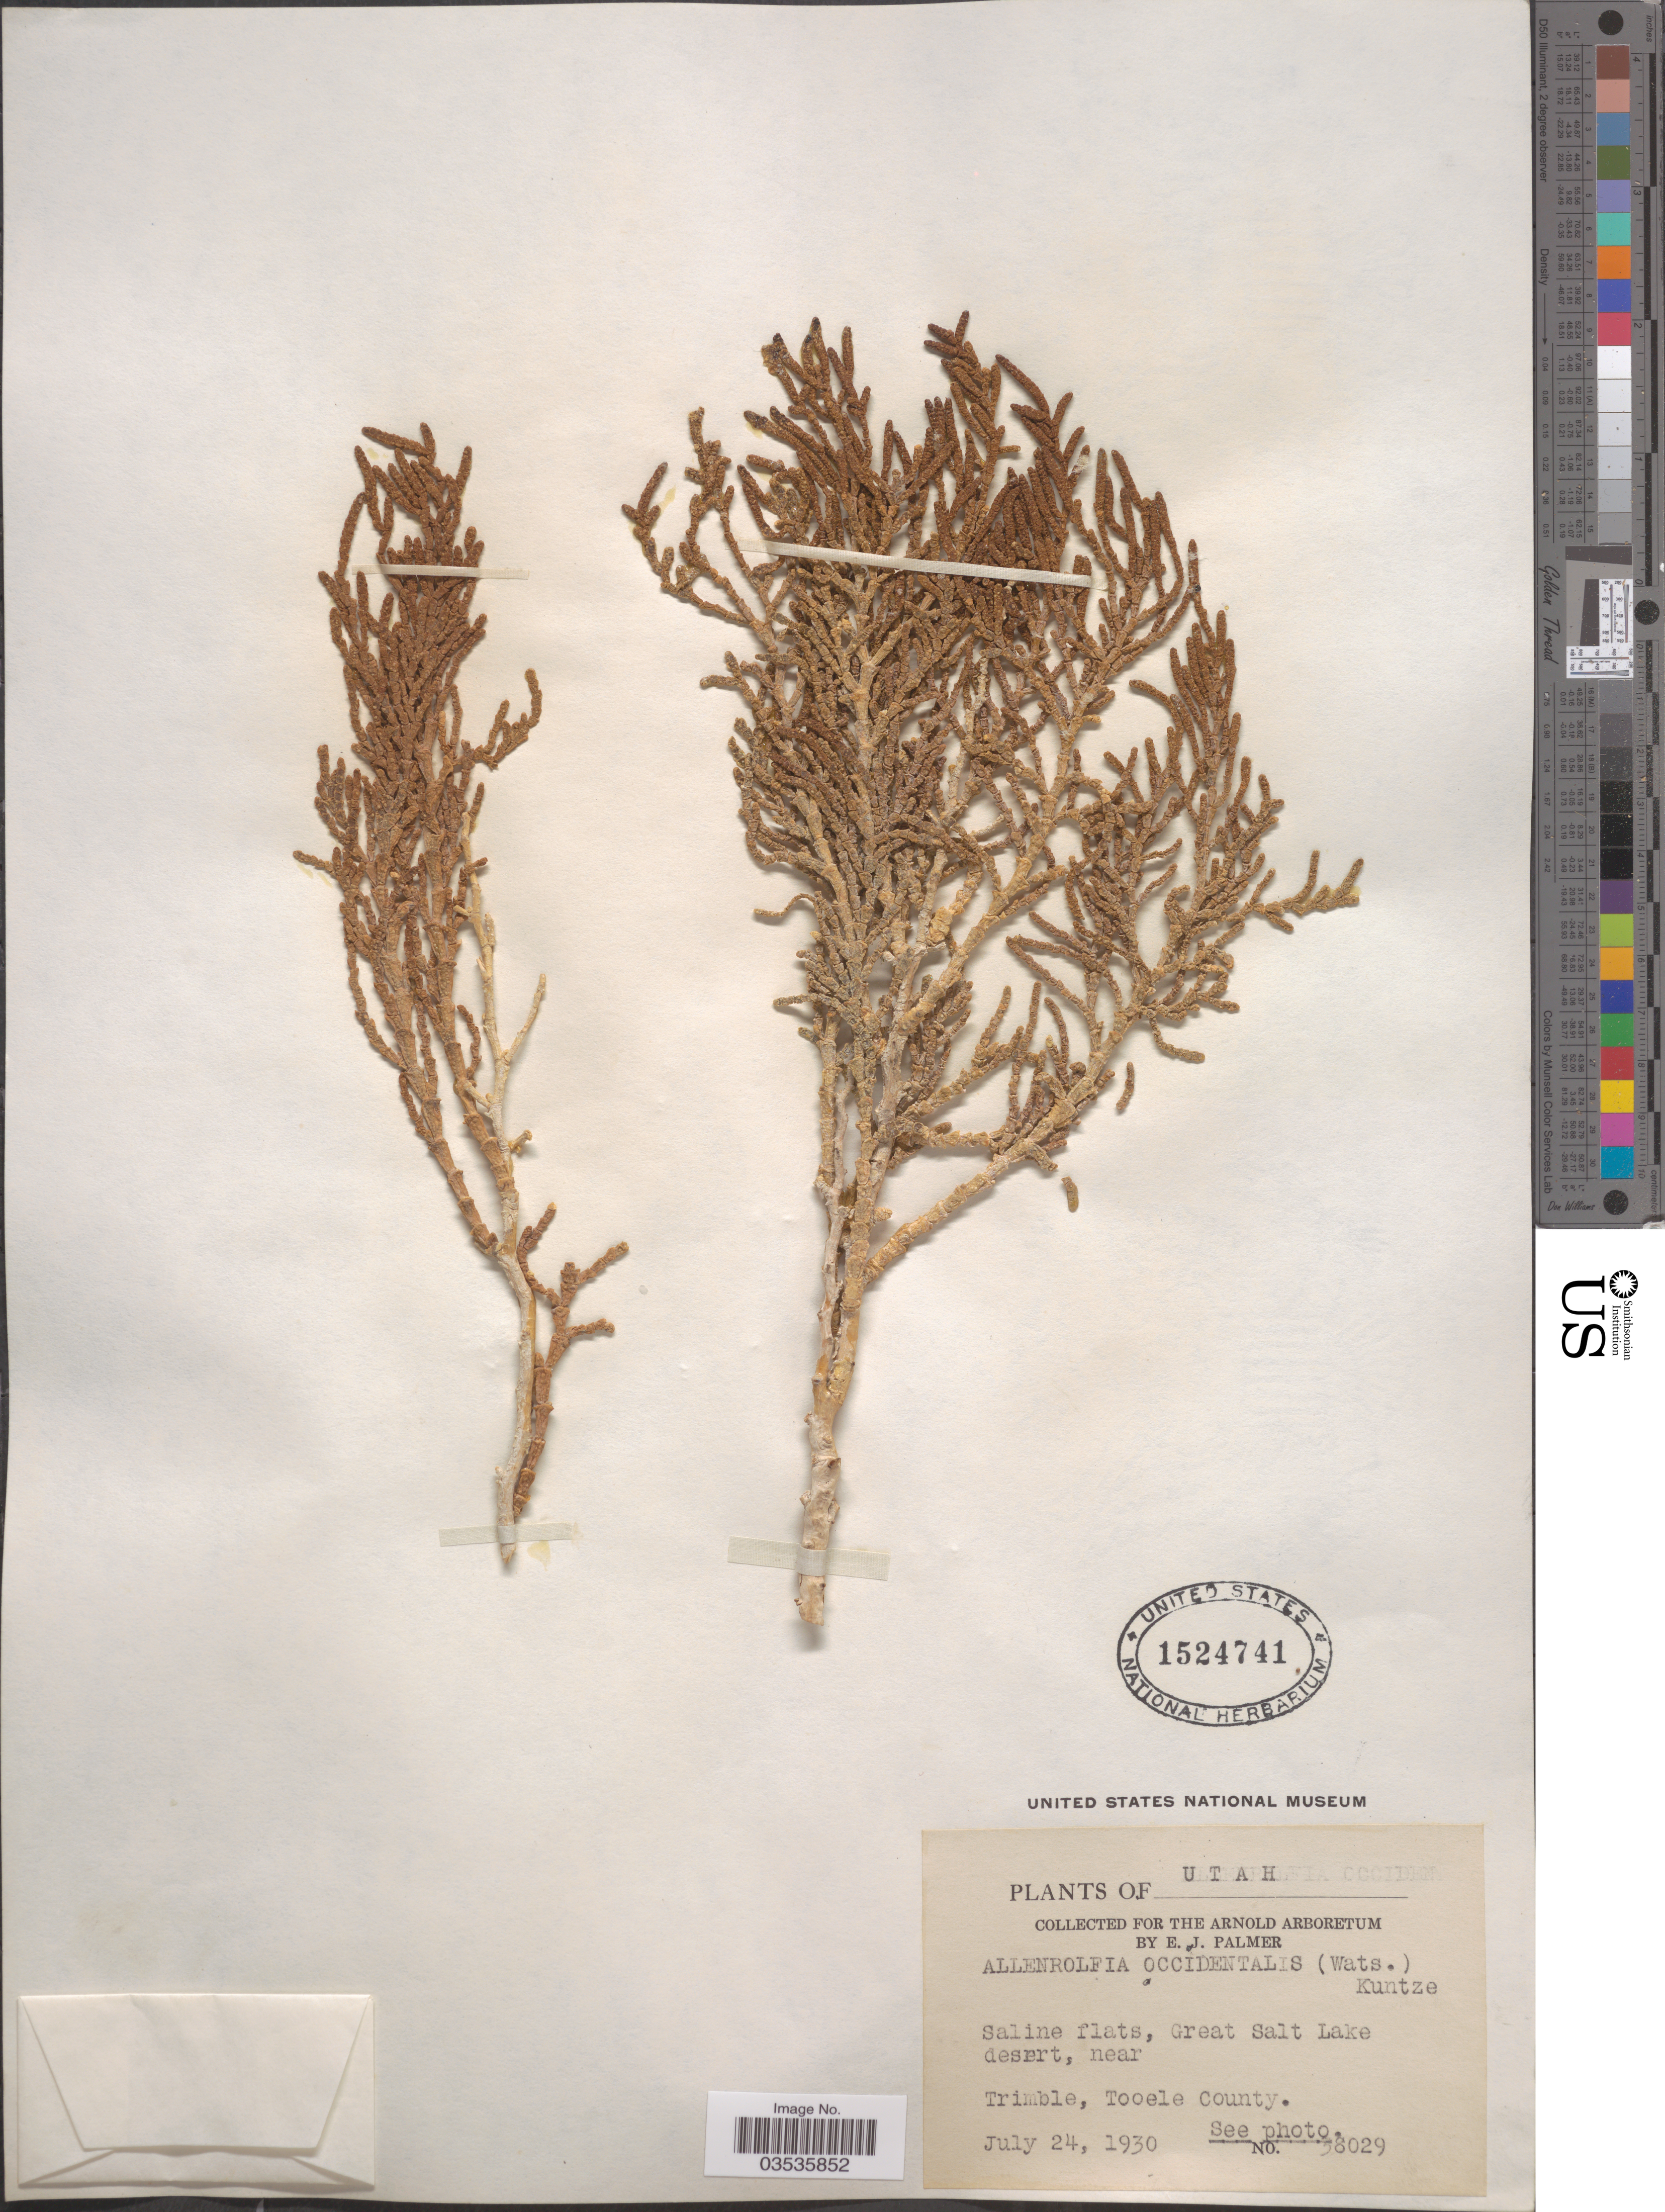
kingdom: Plantae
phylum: Tracheophyta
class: Magnoliopsida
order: Caryophyllales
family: Amaranthaceae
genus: Allenrolfea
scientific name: Allenrolfea occidentalis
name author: (S. Watson) Kuntze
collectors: E. J. Palmer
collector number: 58029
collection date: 1930-07-24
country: United States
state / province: Utah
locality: Saline flats, Great Salt Lake desert, near Trimble, Tooele County.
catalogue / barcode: US 1524741